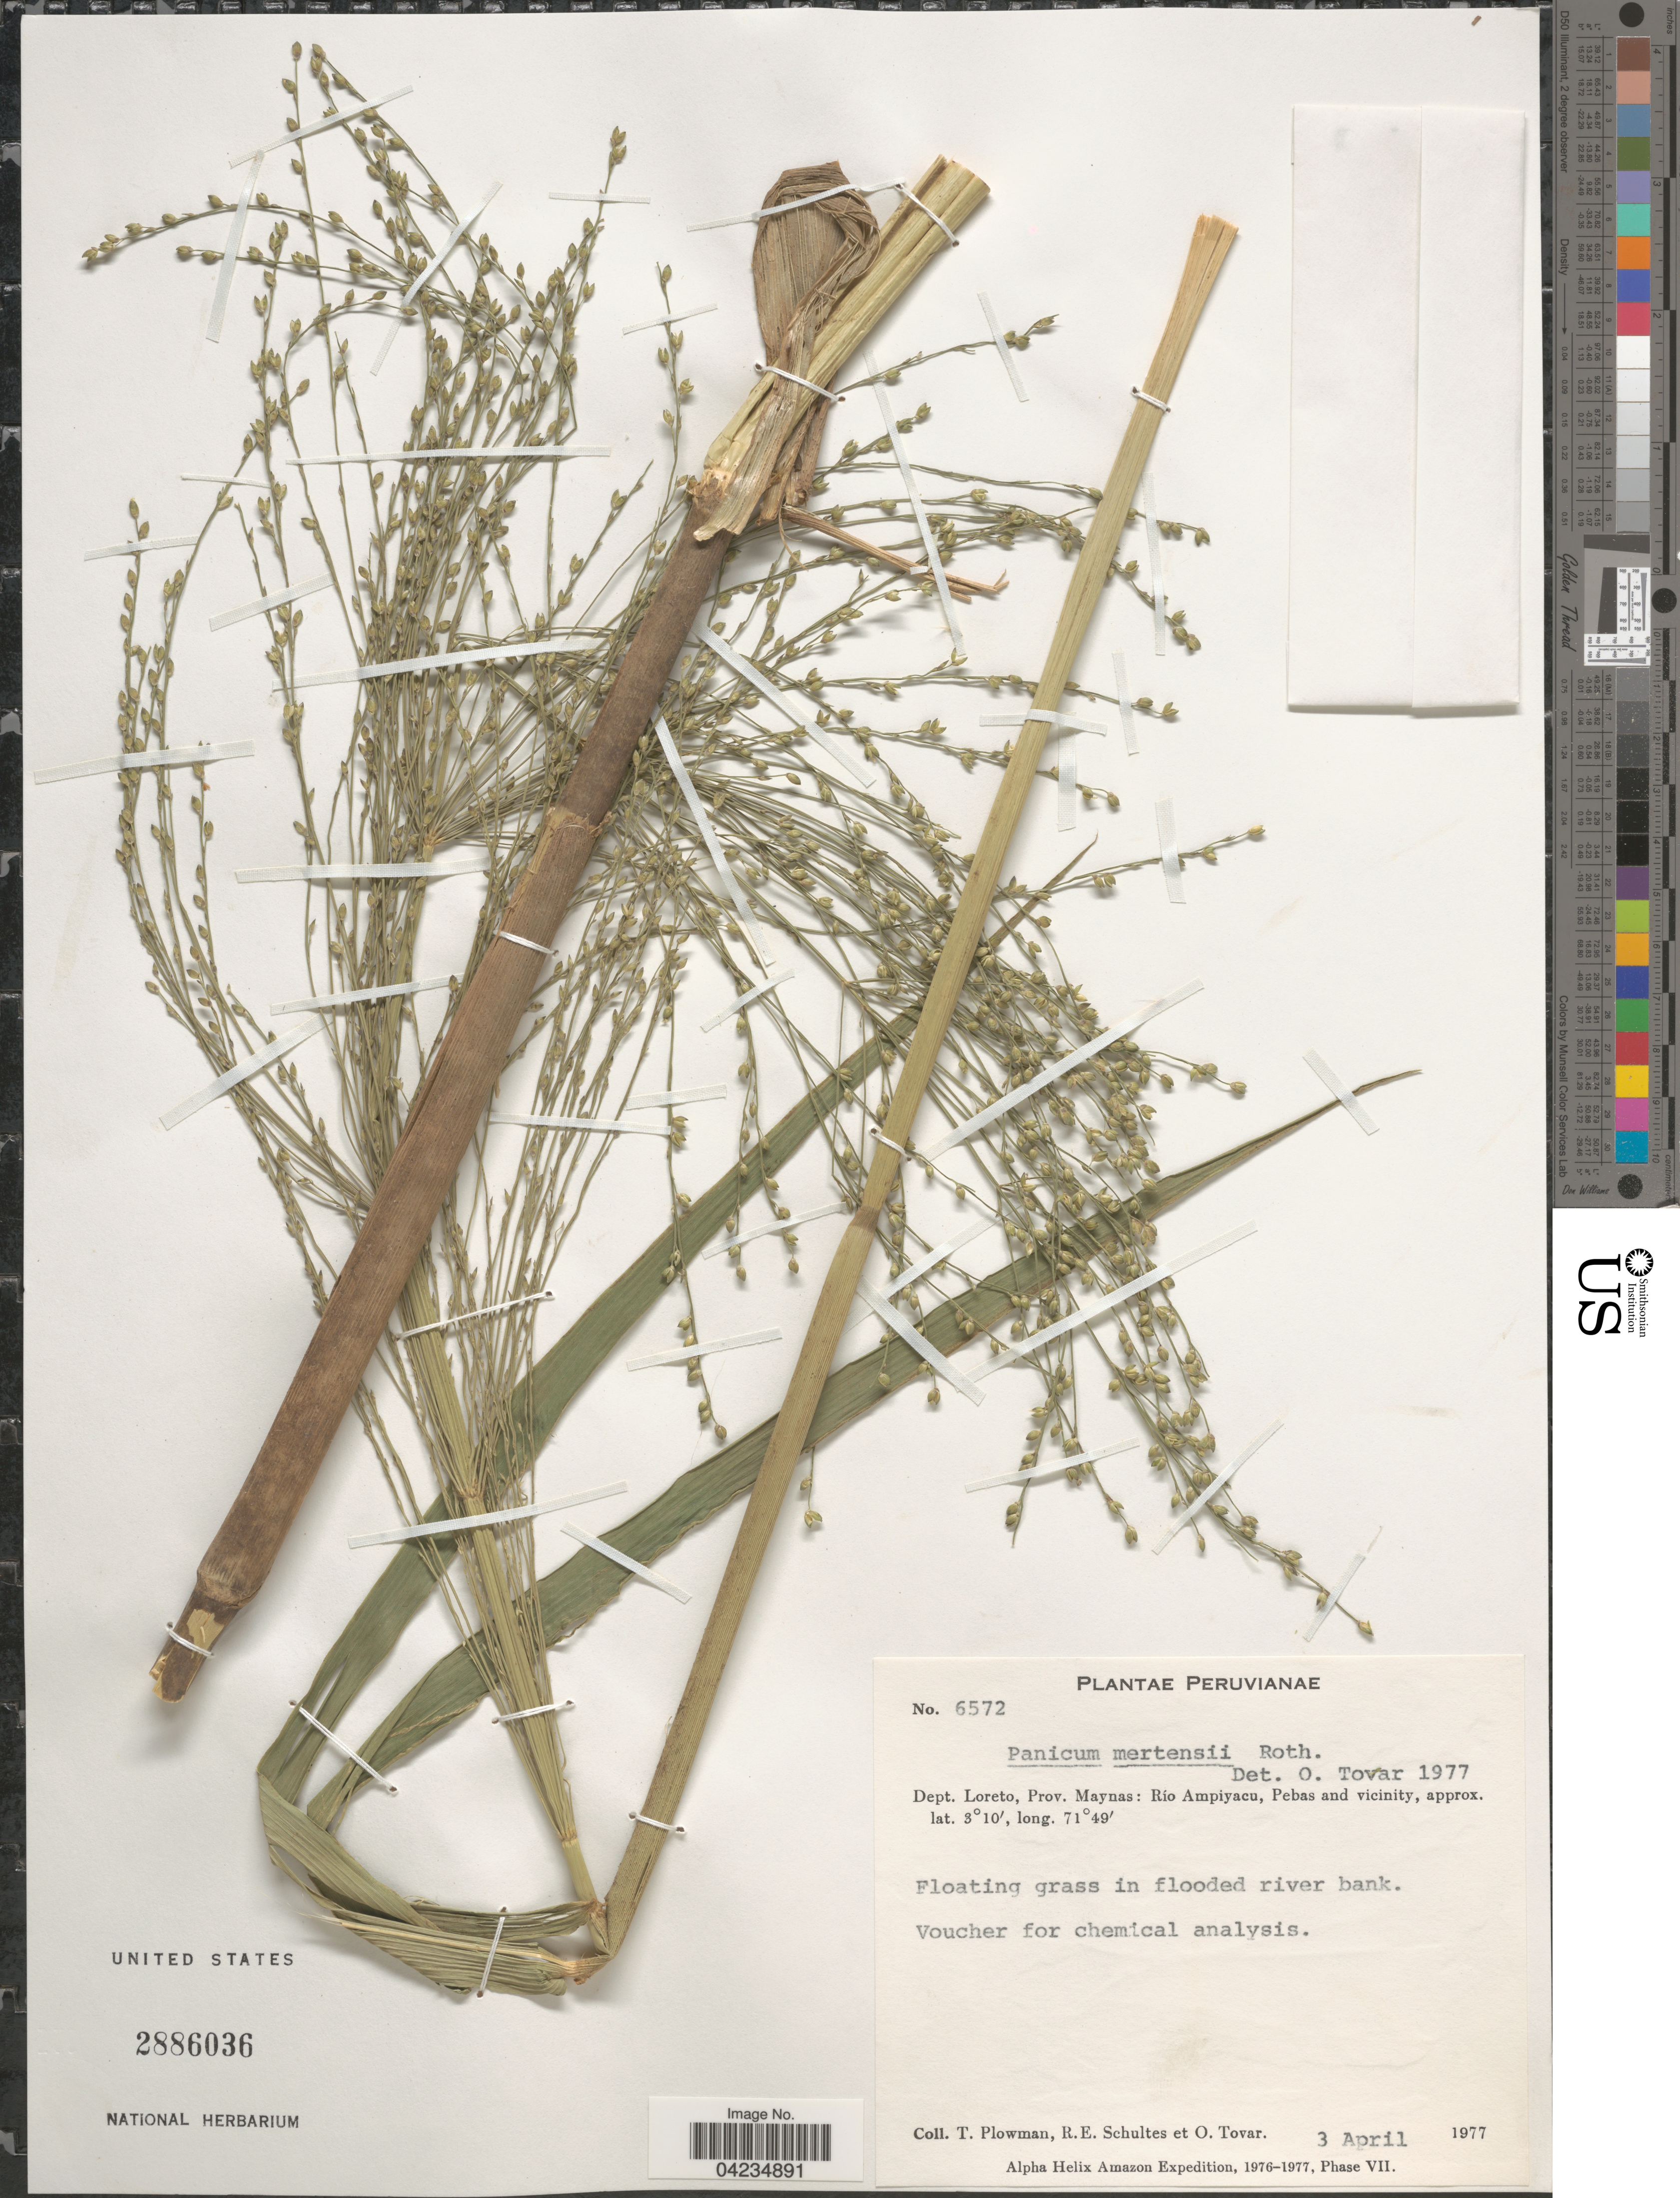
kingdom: Plantae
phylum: Tracheophyta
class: Liliopsida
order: Poales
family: Poaceae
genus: Stephostachys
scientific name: Stephostachys mertensii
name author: (Roth) Zuloaga & Marrone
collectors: T. Plowman, R. E. Schultes & Ó. Tovar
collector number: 6572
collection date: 1977-04-03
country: Peru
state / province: Loreto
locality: Dept. Loreto, Prov. Maynas: Río Ampiyacu, Pebas and vicinity. Alpha Helix Amazon Expedition, 1976-1977, Phase VII.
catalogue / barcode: US 2886036